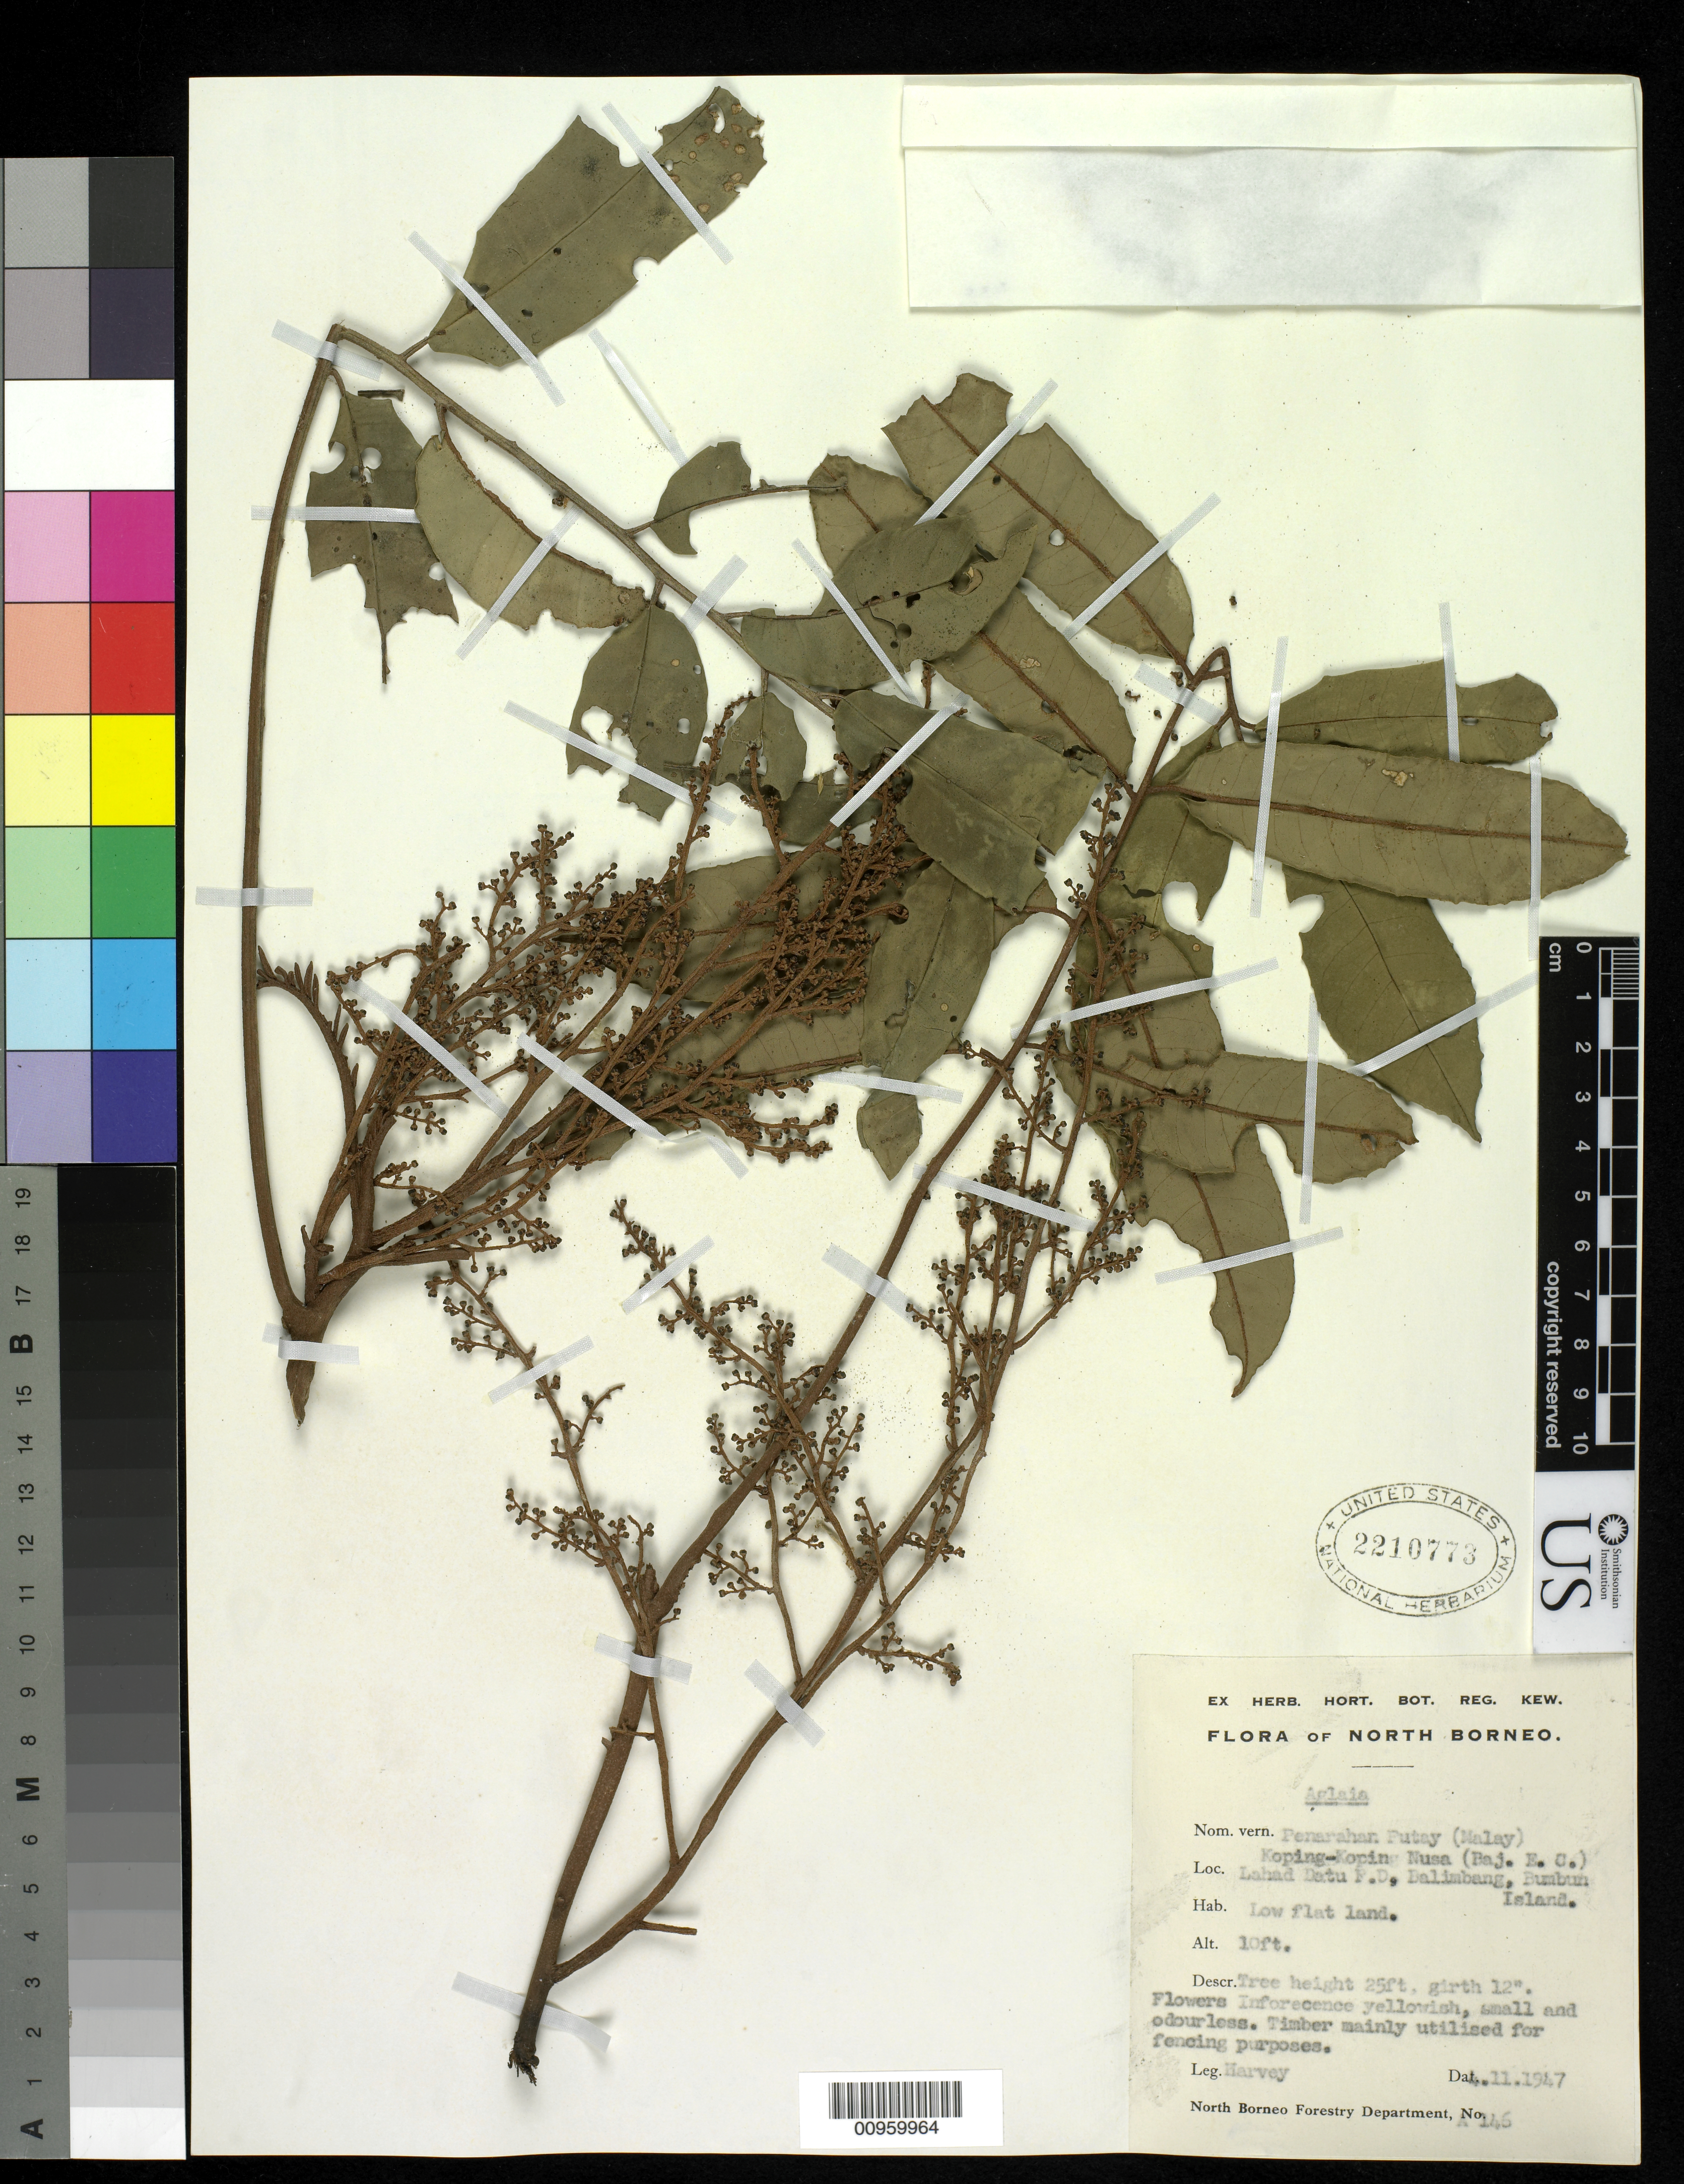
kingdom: Plantae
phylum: Tracheophyta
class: Magnoliopsida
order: Sapindales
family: Meliaceae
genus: Aglaia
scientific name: Aglaia lancilimba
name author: Merr.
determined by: Pannell, C. M.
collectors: A. Cuadra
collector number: A 146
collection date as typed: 17 Feb 1948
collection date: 1948-02-17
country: Malaysia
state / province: Sabah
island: Borneo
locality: Forest Dist. Marudu, Kudat. Kitaku F.R.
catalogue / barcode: US 2210773